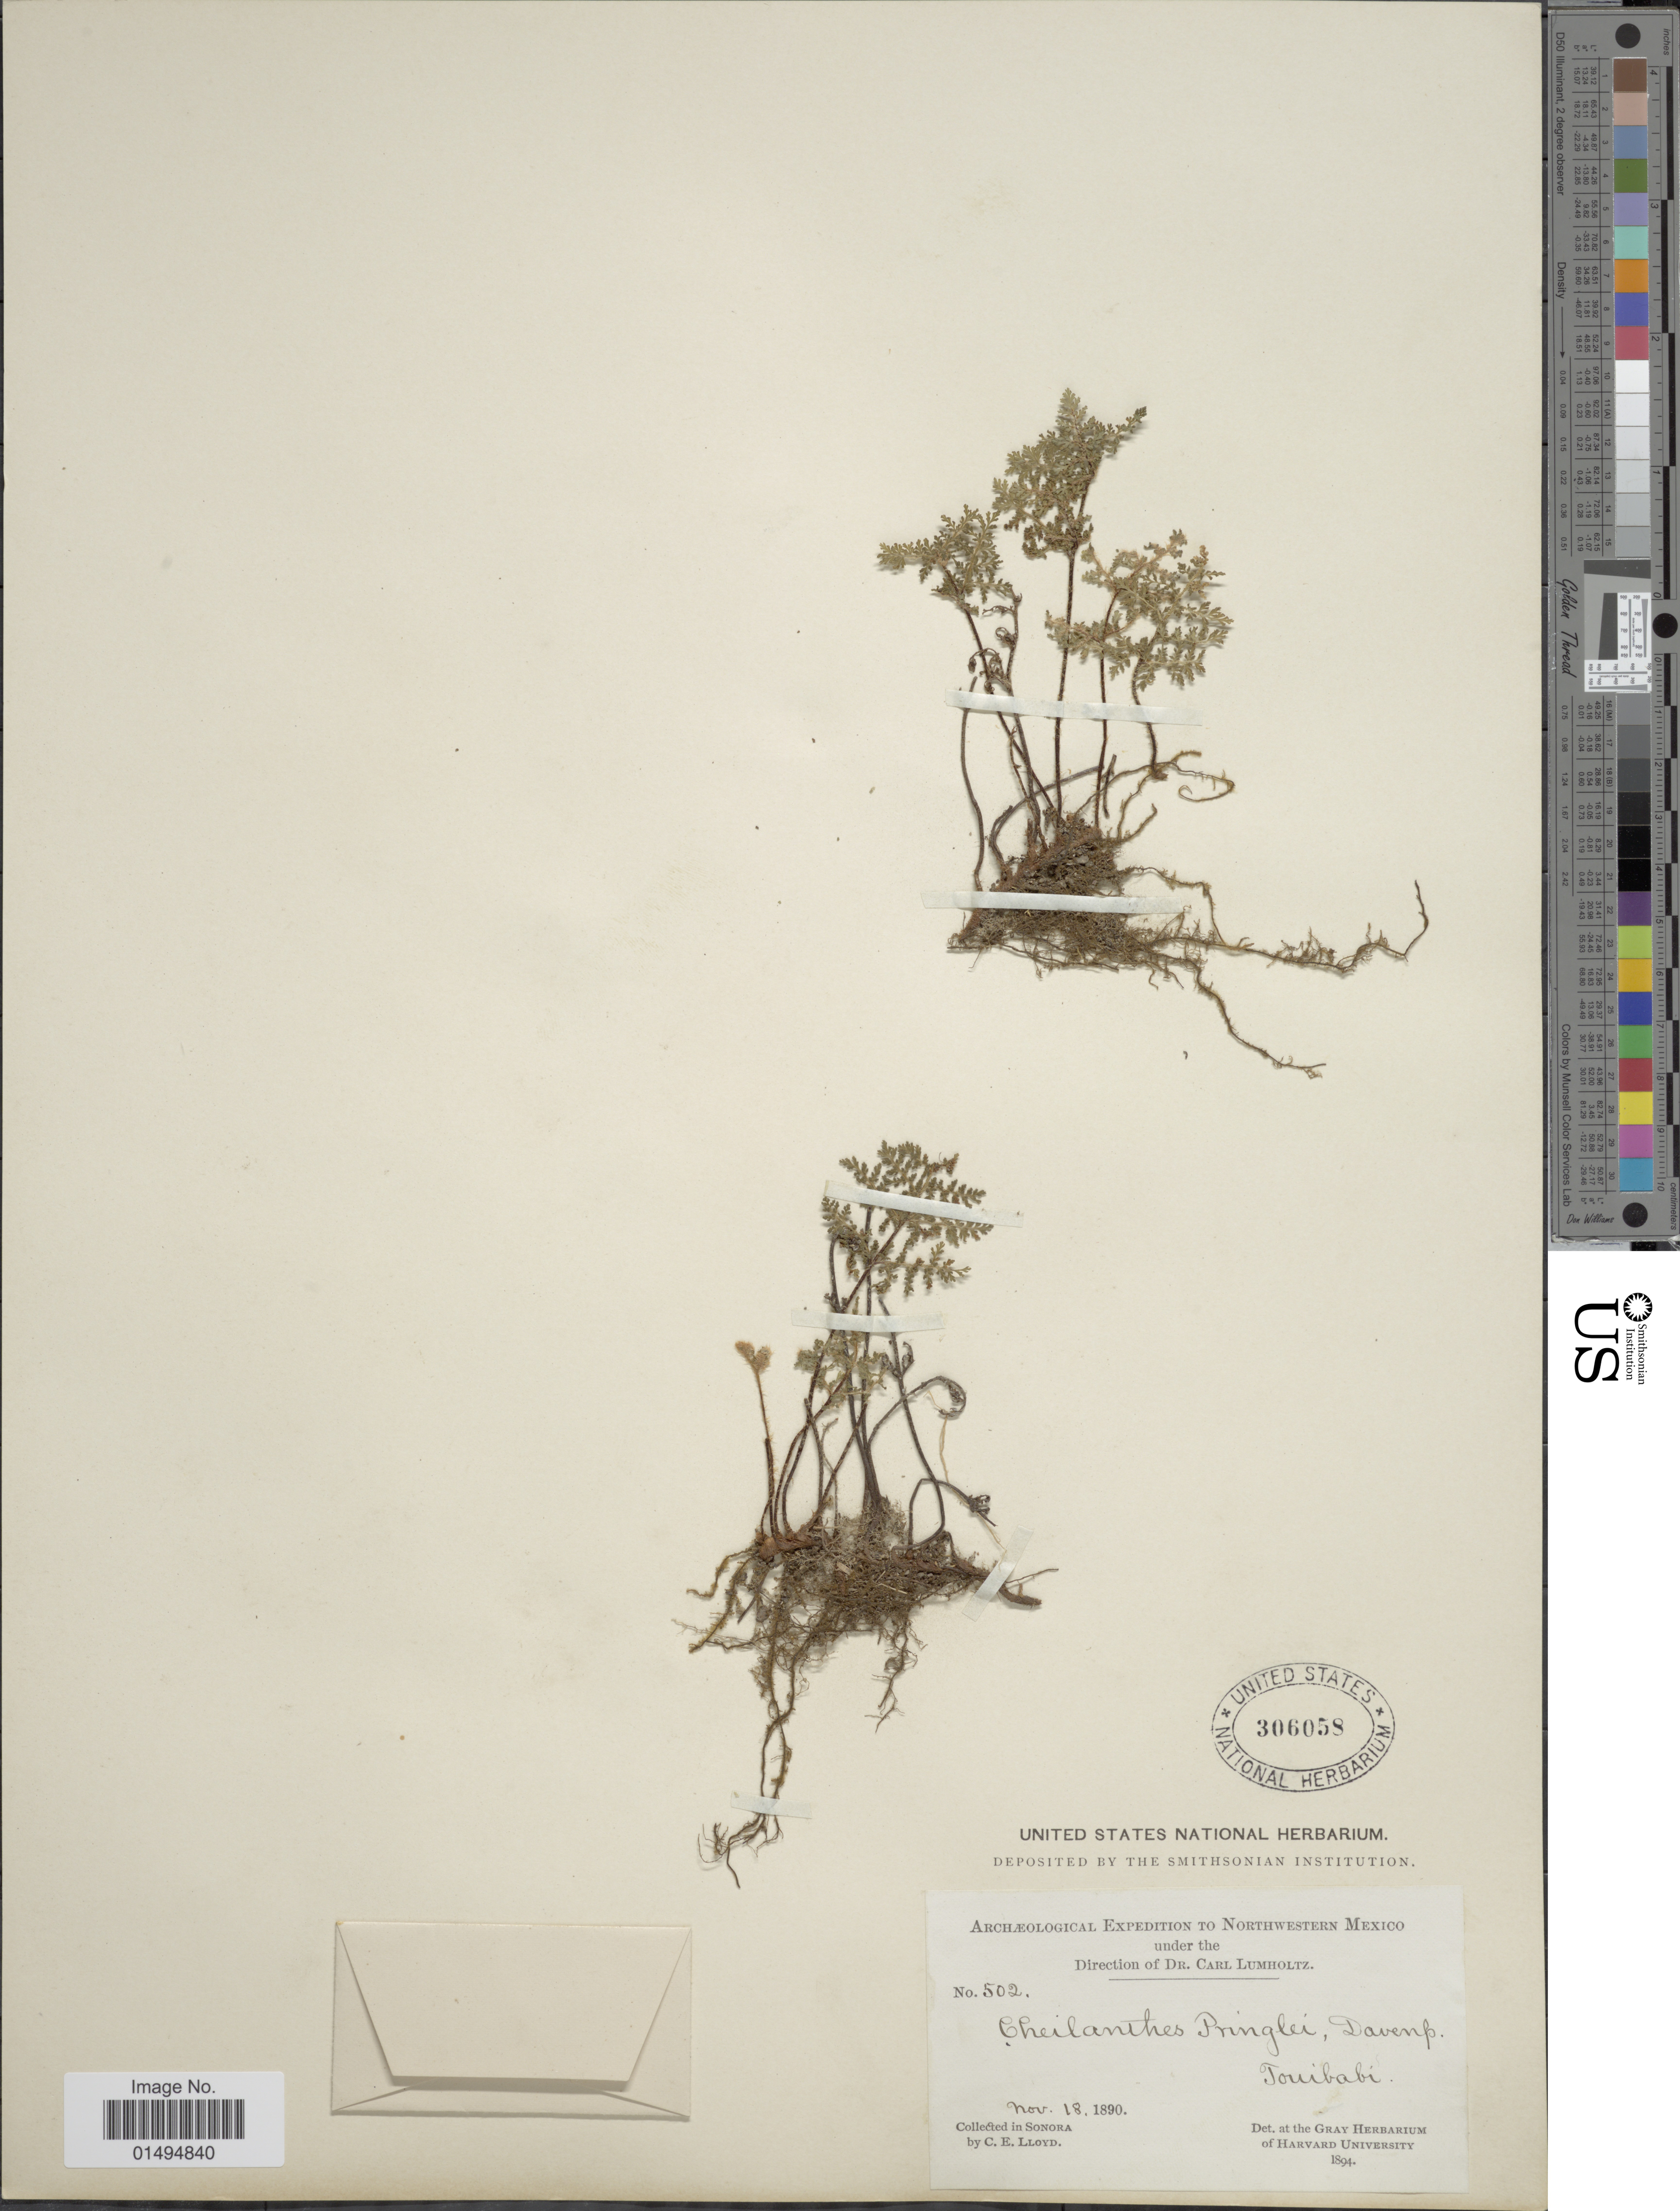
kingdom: Plantae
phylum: Tracheophyta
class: Polypodiopsida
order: Polypodiales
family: Pteridaceae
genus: Myriopteris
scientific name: Myriopteris pringlei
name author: (Davenp.) Grusz & Windham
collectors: Lloyd, C. E.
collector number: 502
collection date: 1890-11-18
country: Mexico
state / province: Sonora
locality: Toribabi. Northwestern Mexico.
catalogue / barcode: US 306058